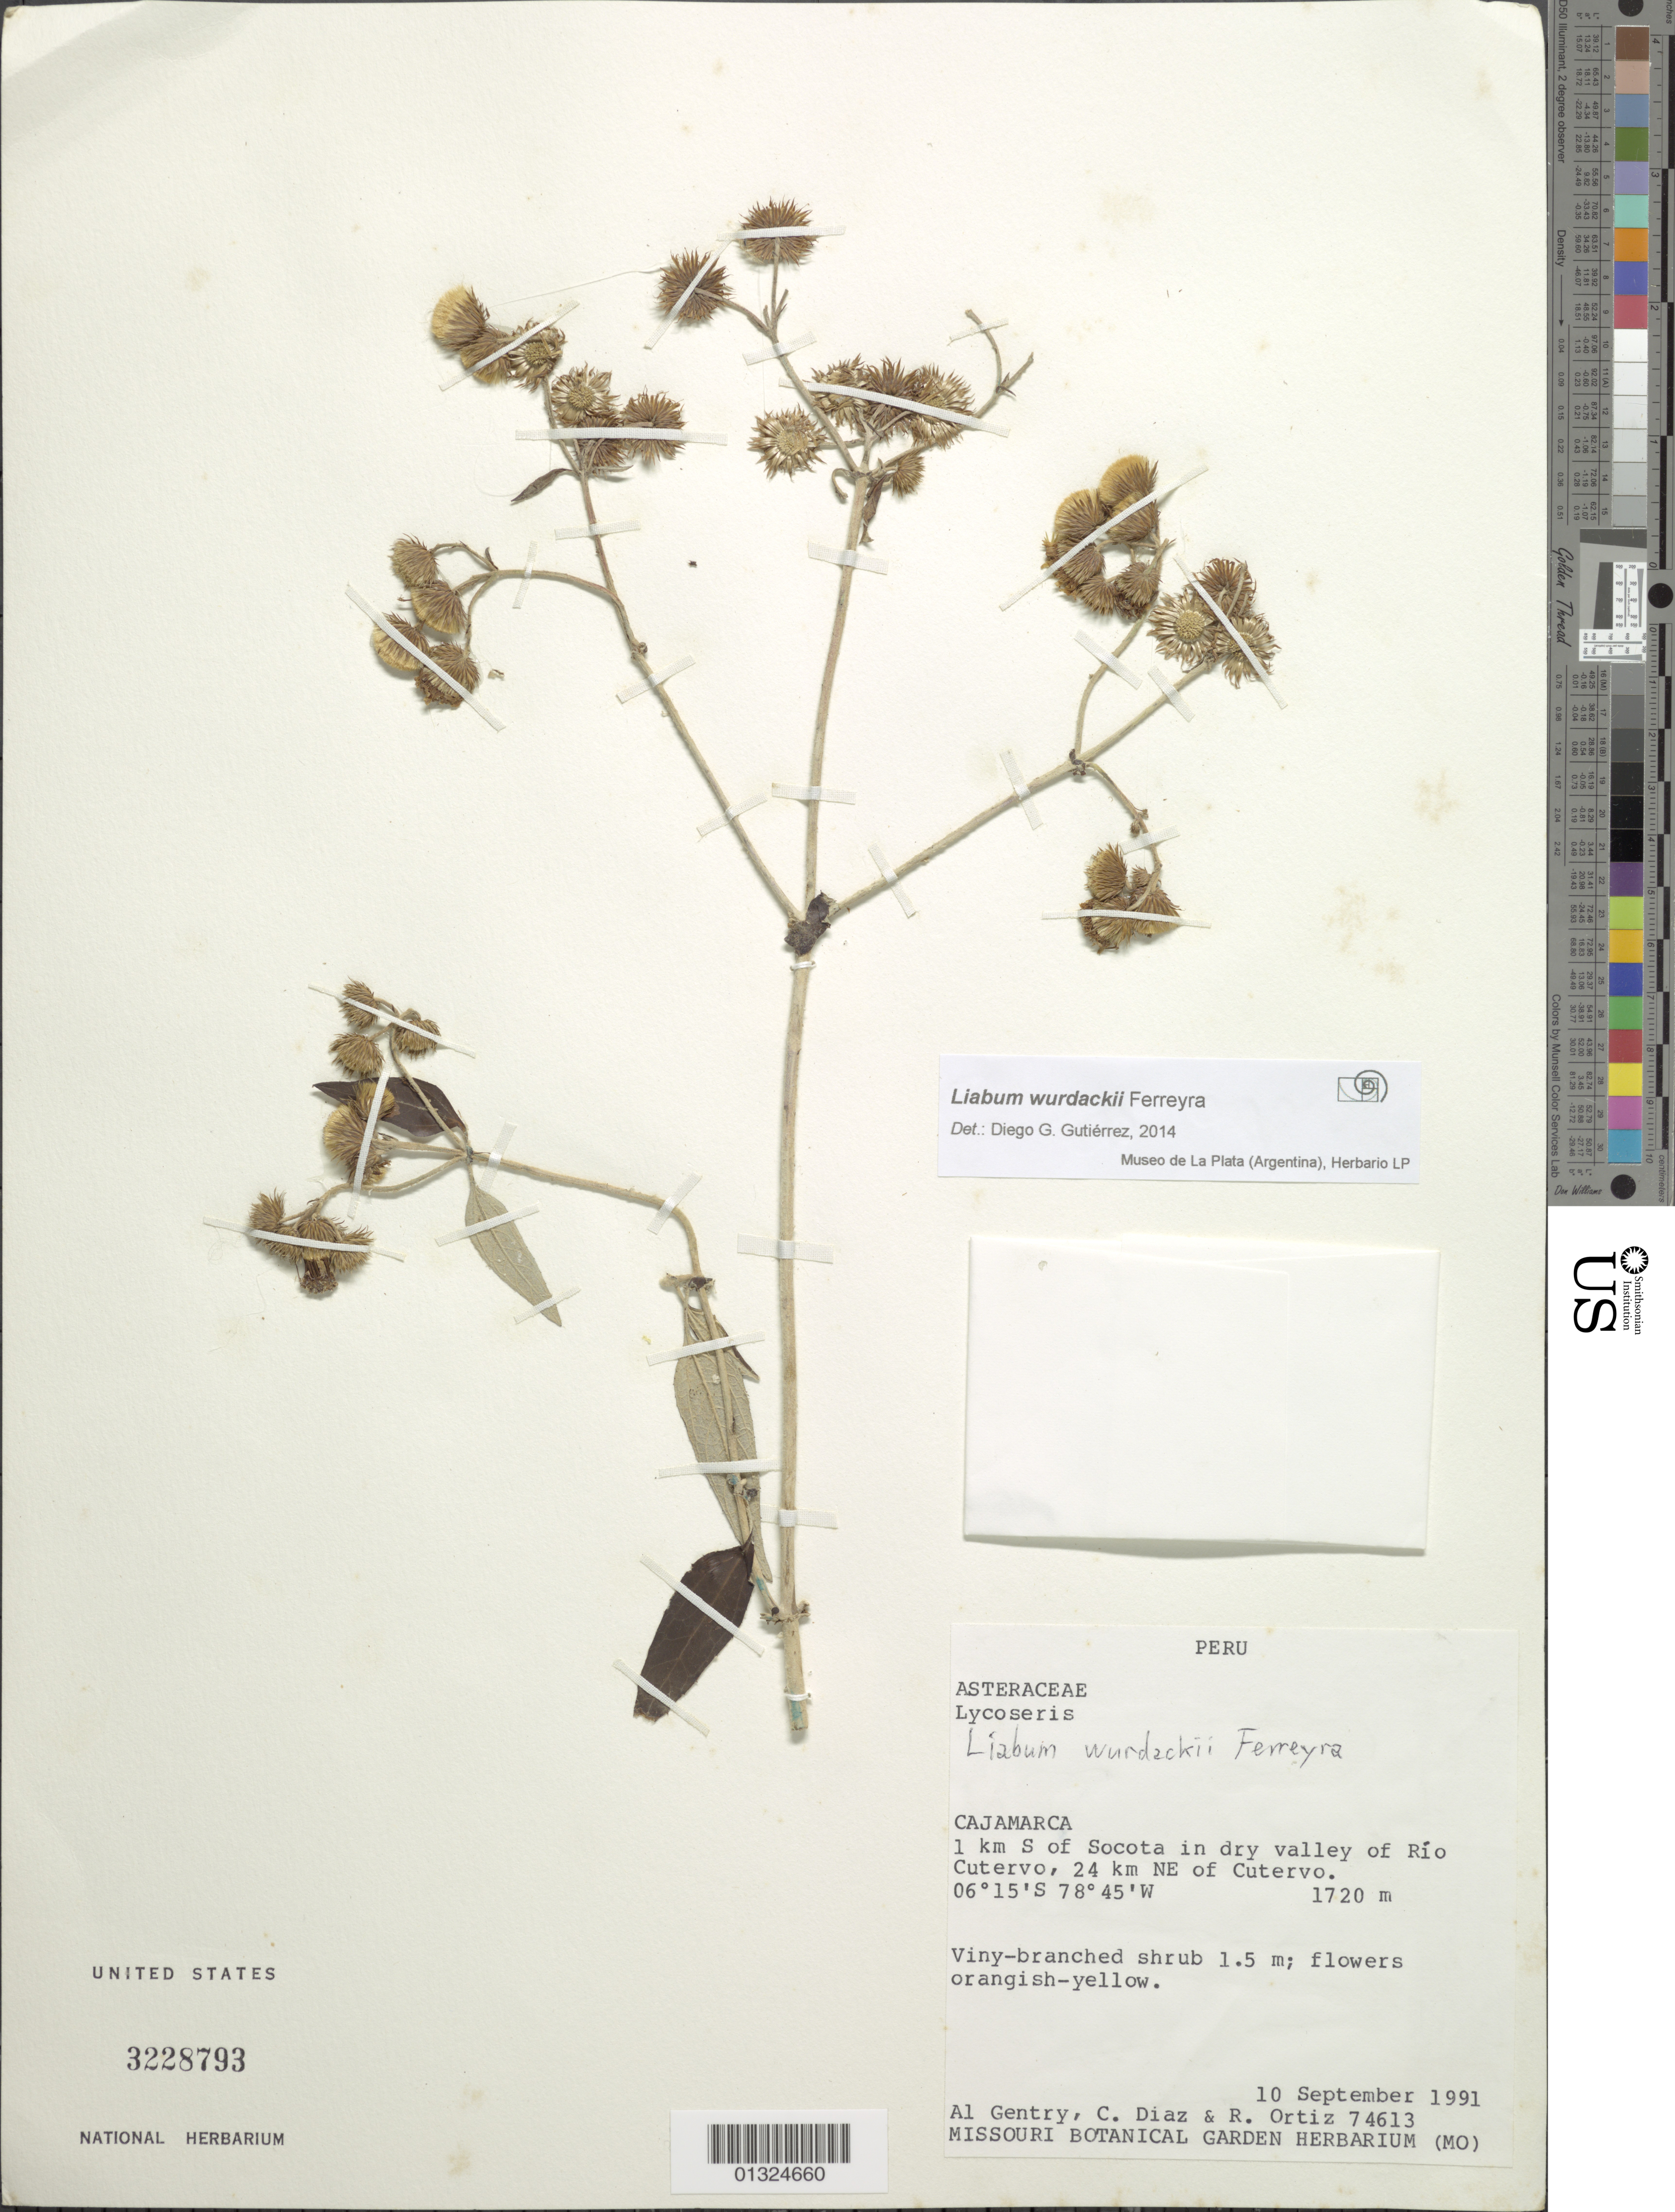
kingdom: Plantae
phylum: Tracheophyta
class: Magnoliopsida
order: Asterales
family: Asteraceae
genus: Liabum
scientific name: Liabum wurdackii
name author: Ferreyra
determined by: Gutierrez, D. G.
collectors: A. H. Gentry, C. Díaz & R. Ortíz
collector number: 74613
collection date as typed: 10 September 1991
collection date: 1991-09-10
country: Peru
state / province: Cajamarca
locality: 1 km S of Socota in dry valley of Rio Cutervo, 24 km NE of Cutervo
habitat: dry valley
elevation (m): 1720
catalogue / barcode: US 3228793